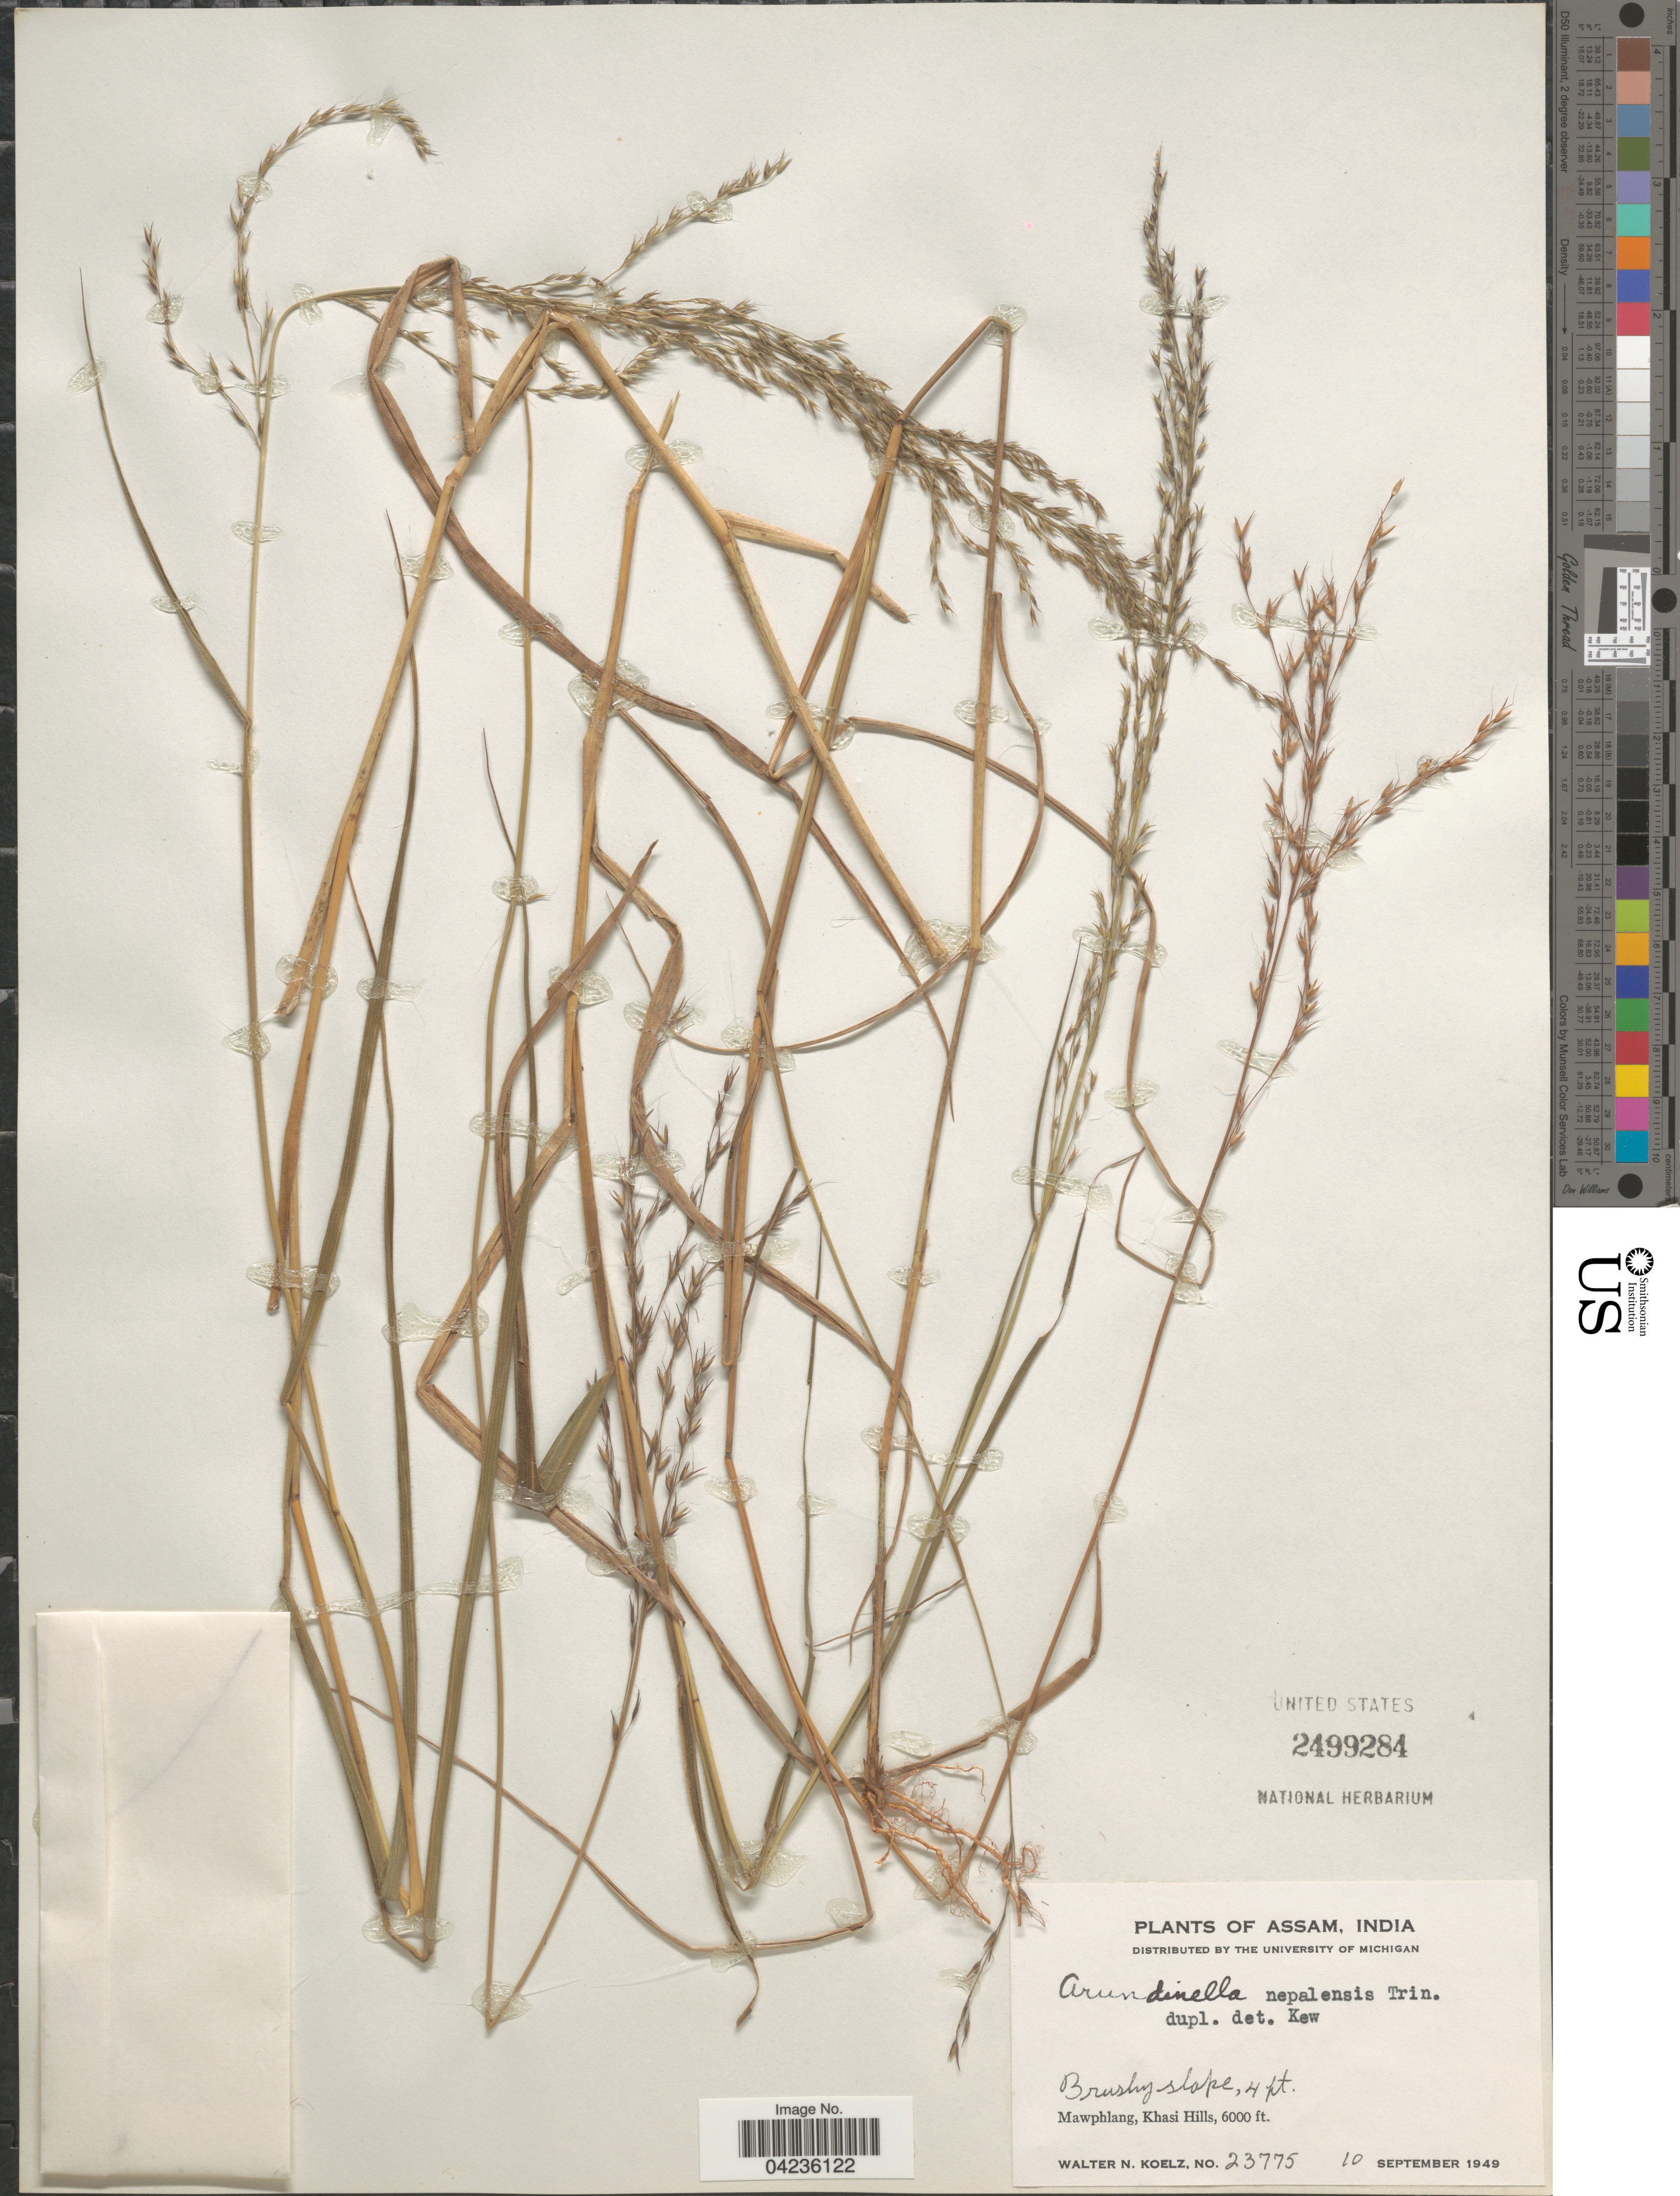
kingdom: Plantae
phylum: Tracheophyta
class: Liliopsida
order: Poales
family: Poaceae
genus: Arundinella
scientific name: Arundinella nepalensis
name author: Trin.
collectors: W. N. Koelz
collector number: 23775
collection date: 1949-09-10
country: India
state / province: Meghalaya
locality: Mawphlang, Khasi Hills.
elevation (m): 1829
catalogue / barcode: US 2499284